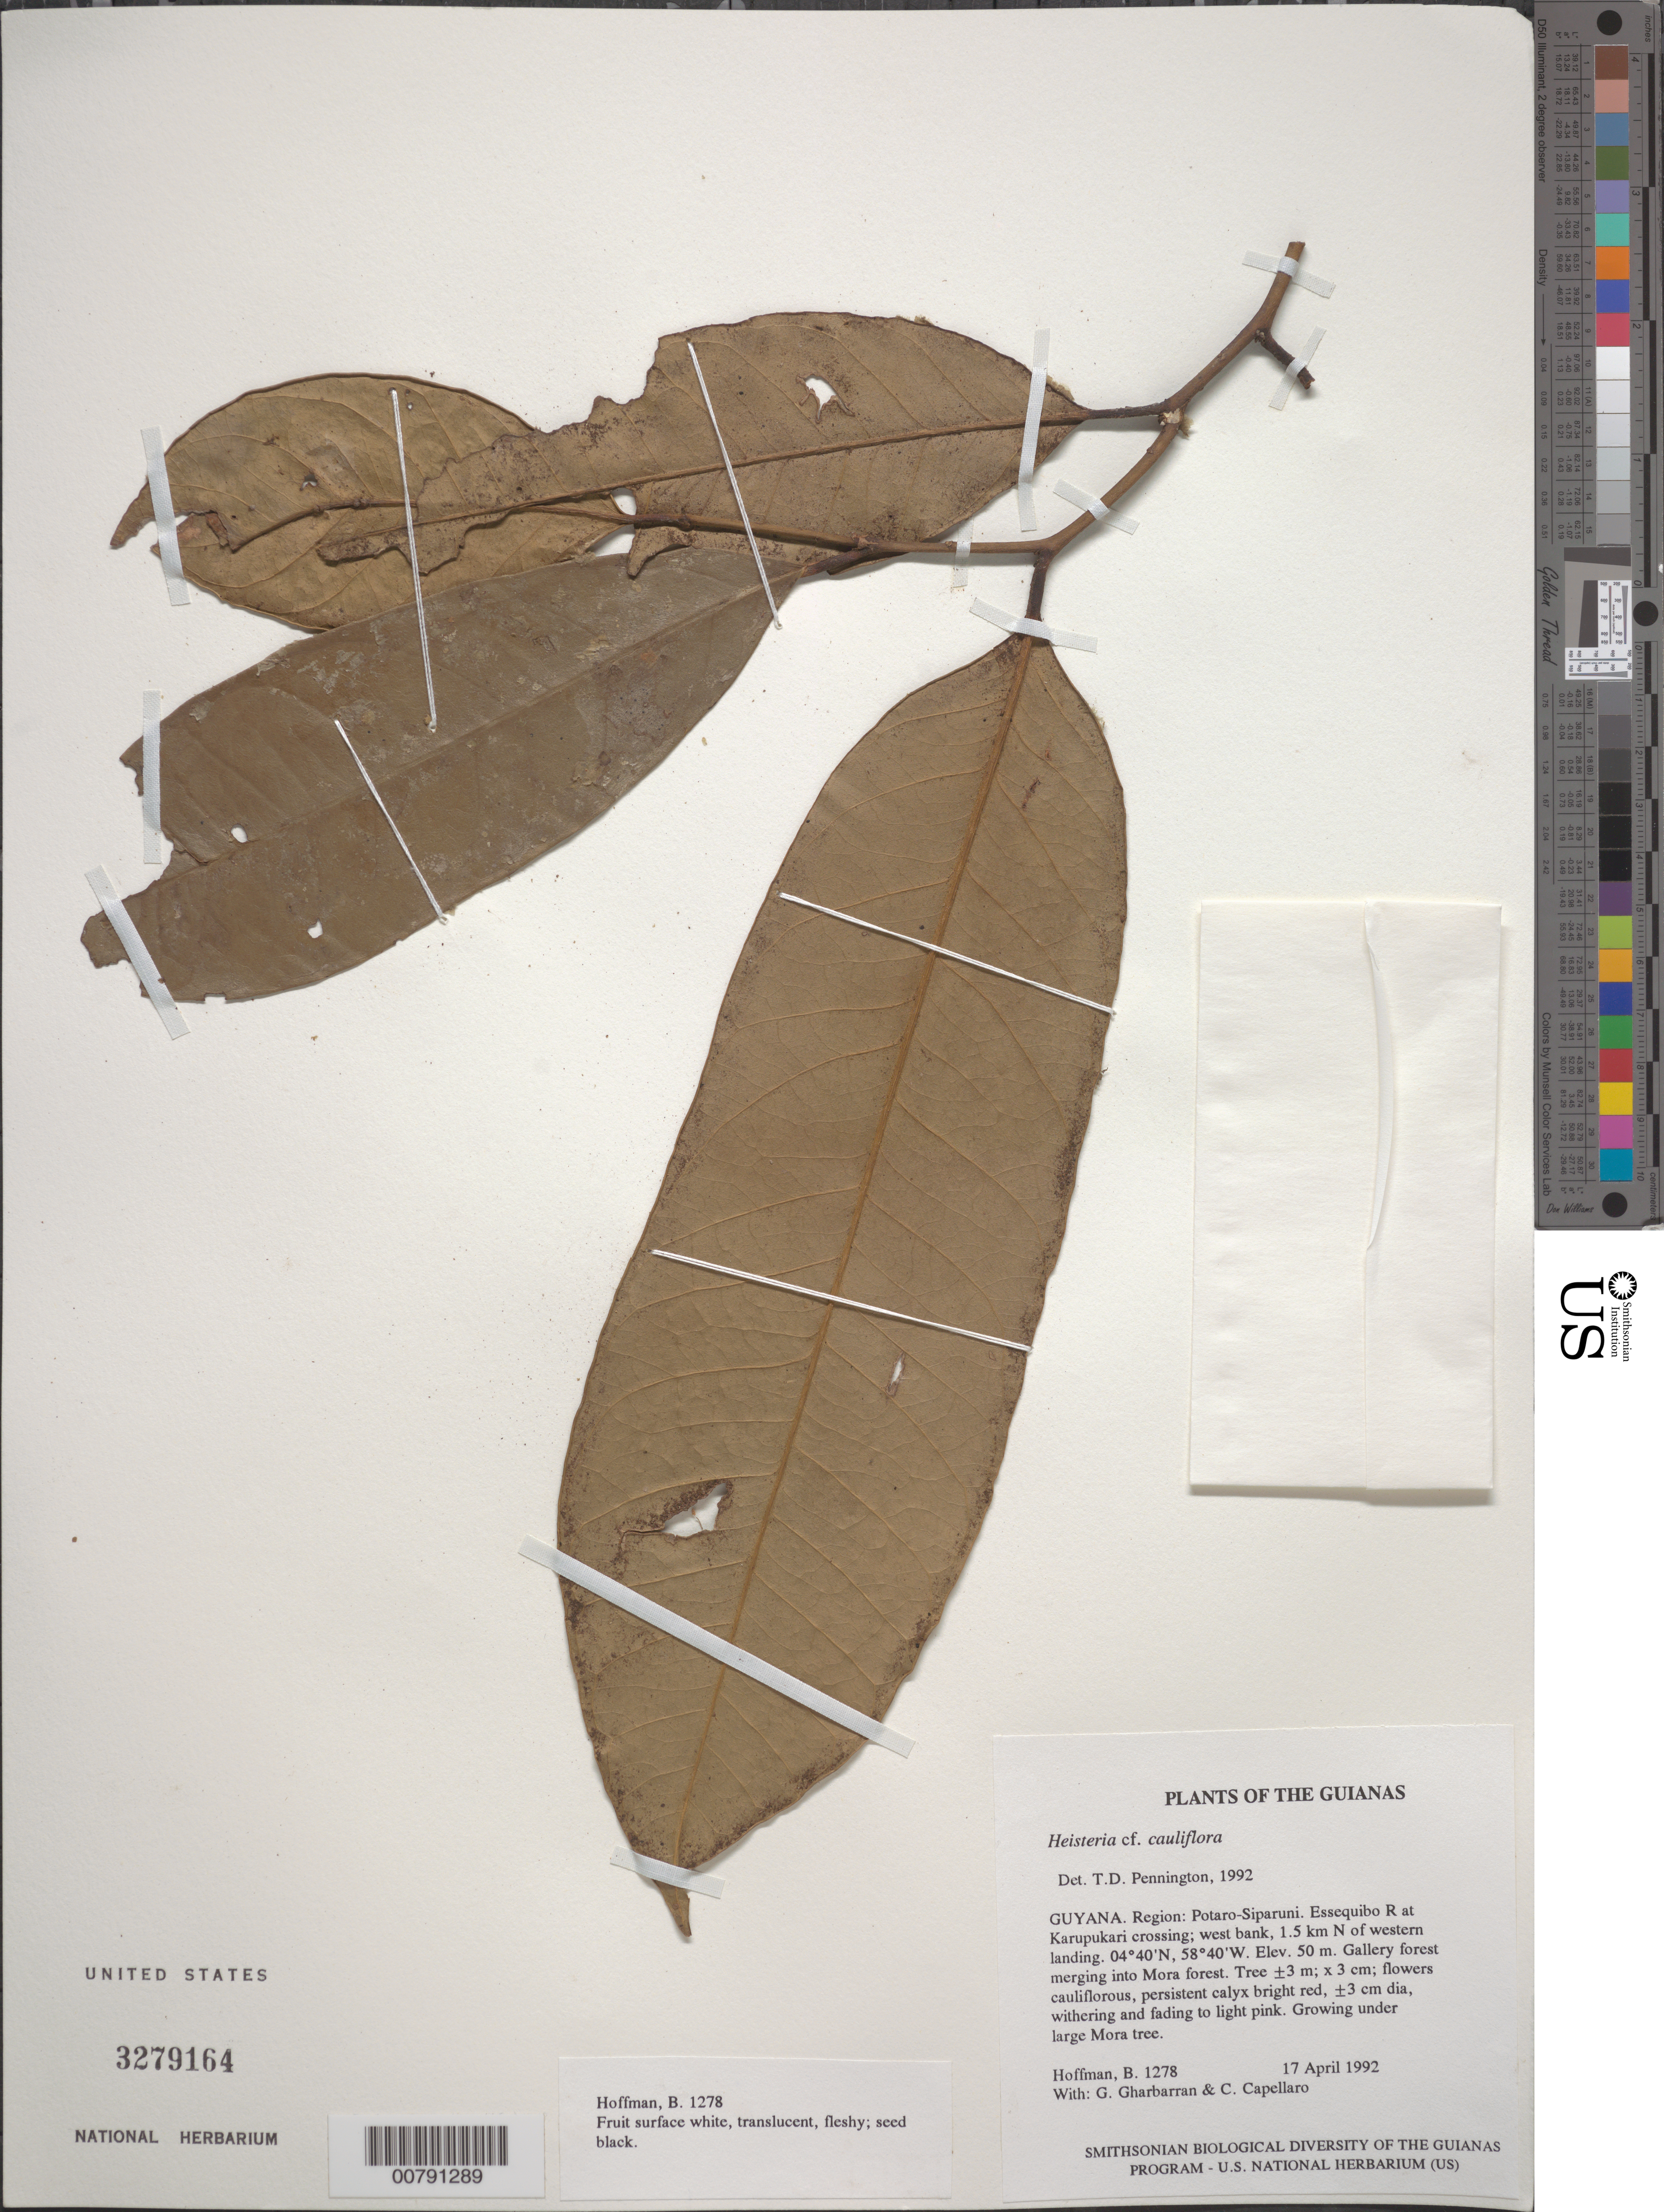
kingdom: Plantae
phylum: Tracheophyta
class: Magnoliopsida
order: Santalales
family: Erythropalaceae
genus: Heisteria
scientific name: Heisteria cauliflora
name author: Sm.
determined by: Pennington, T. D., (K)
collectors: B. Hoffman, G. Gharbarran & C. Capellaro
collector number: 1278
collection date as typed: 17 April 1992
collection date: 1992-04-17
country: Guyana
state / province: Potaro-Siparuni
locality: Essequibo River at Karupukari crossing; west bank, 1.5 km N of western landing. Iwokrama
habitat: Gallery forest merging into Mora forest, brown sand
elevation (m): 50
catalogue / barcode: US 3279164